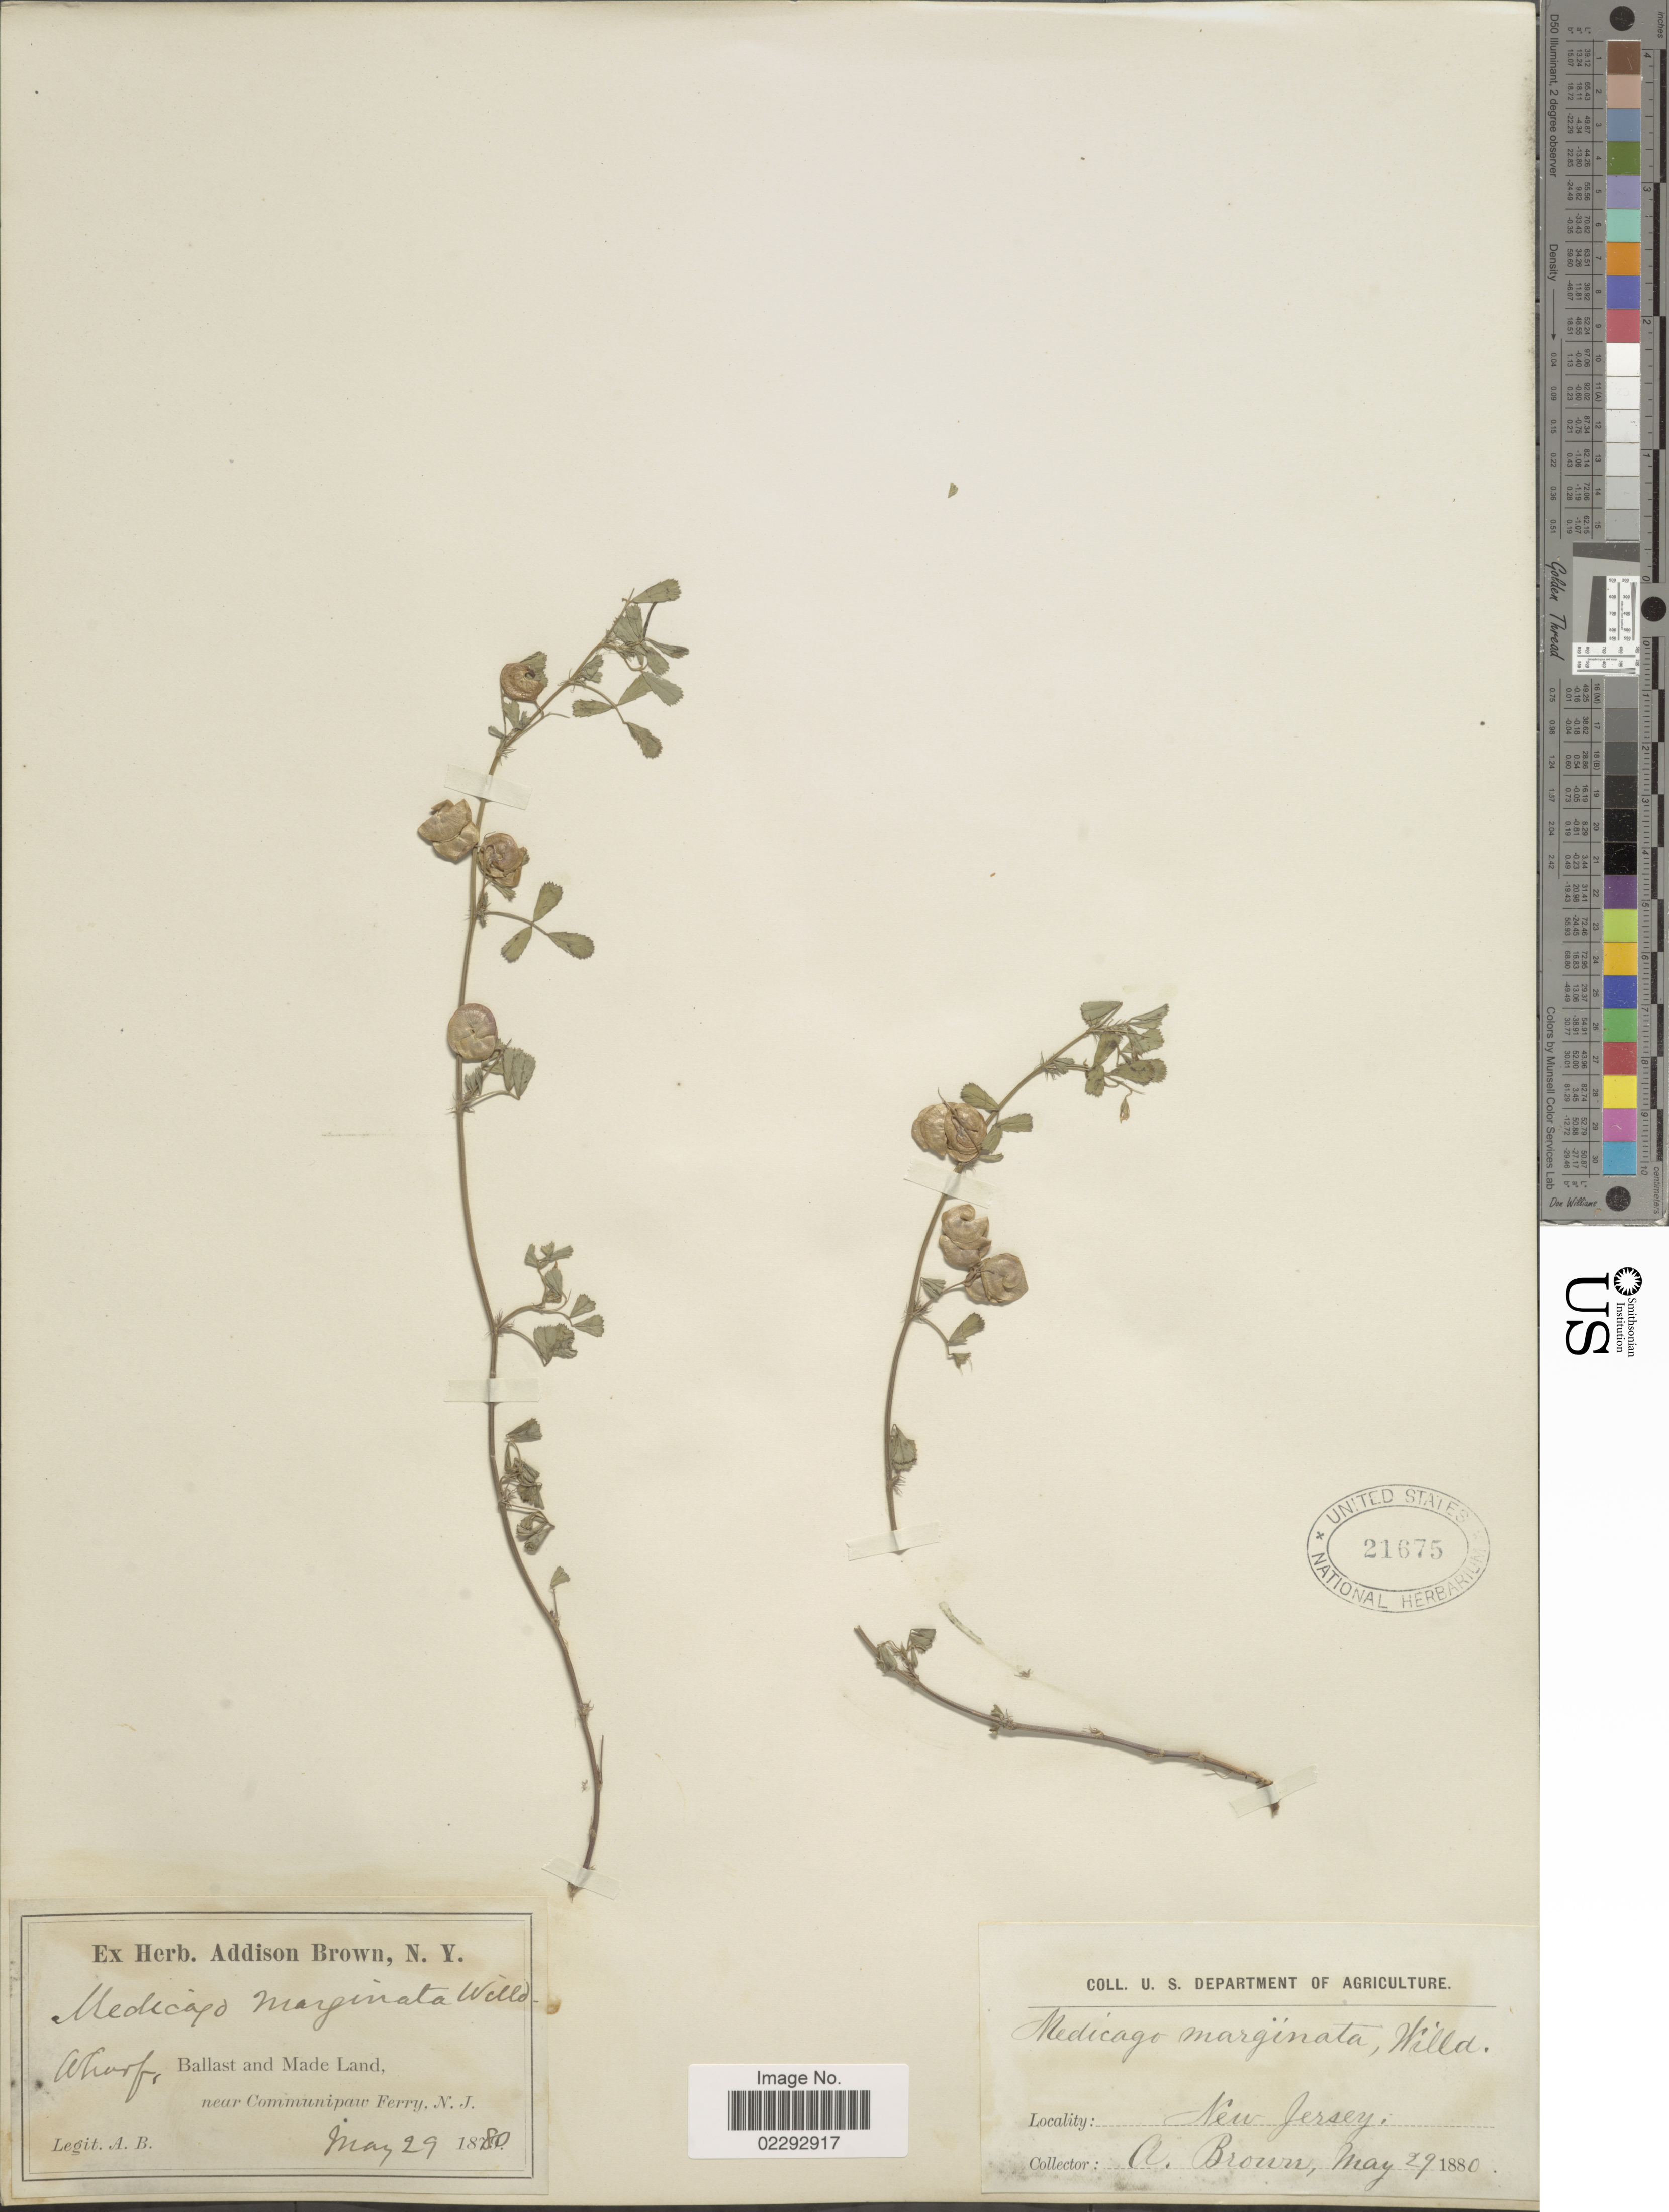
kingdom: Plantae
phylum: Tracheophyta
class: Magnoliopsida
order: Fabales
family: Fabaceae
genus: Medicago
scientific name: Medicago orbicularis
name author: (L.) Bartal.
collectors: A. Brown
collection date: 1880-05-29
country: United States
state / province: New Jersey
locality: New Jersey, Ballast and Made Island.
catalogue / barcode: US 21675